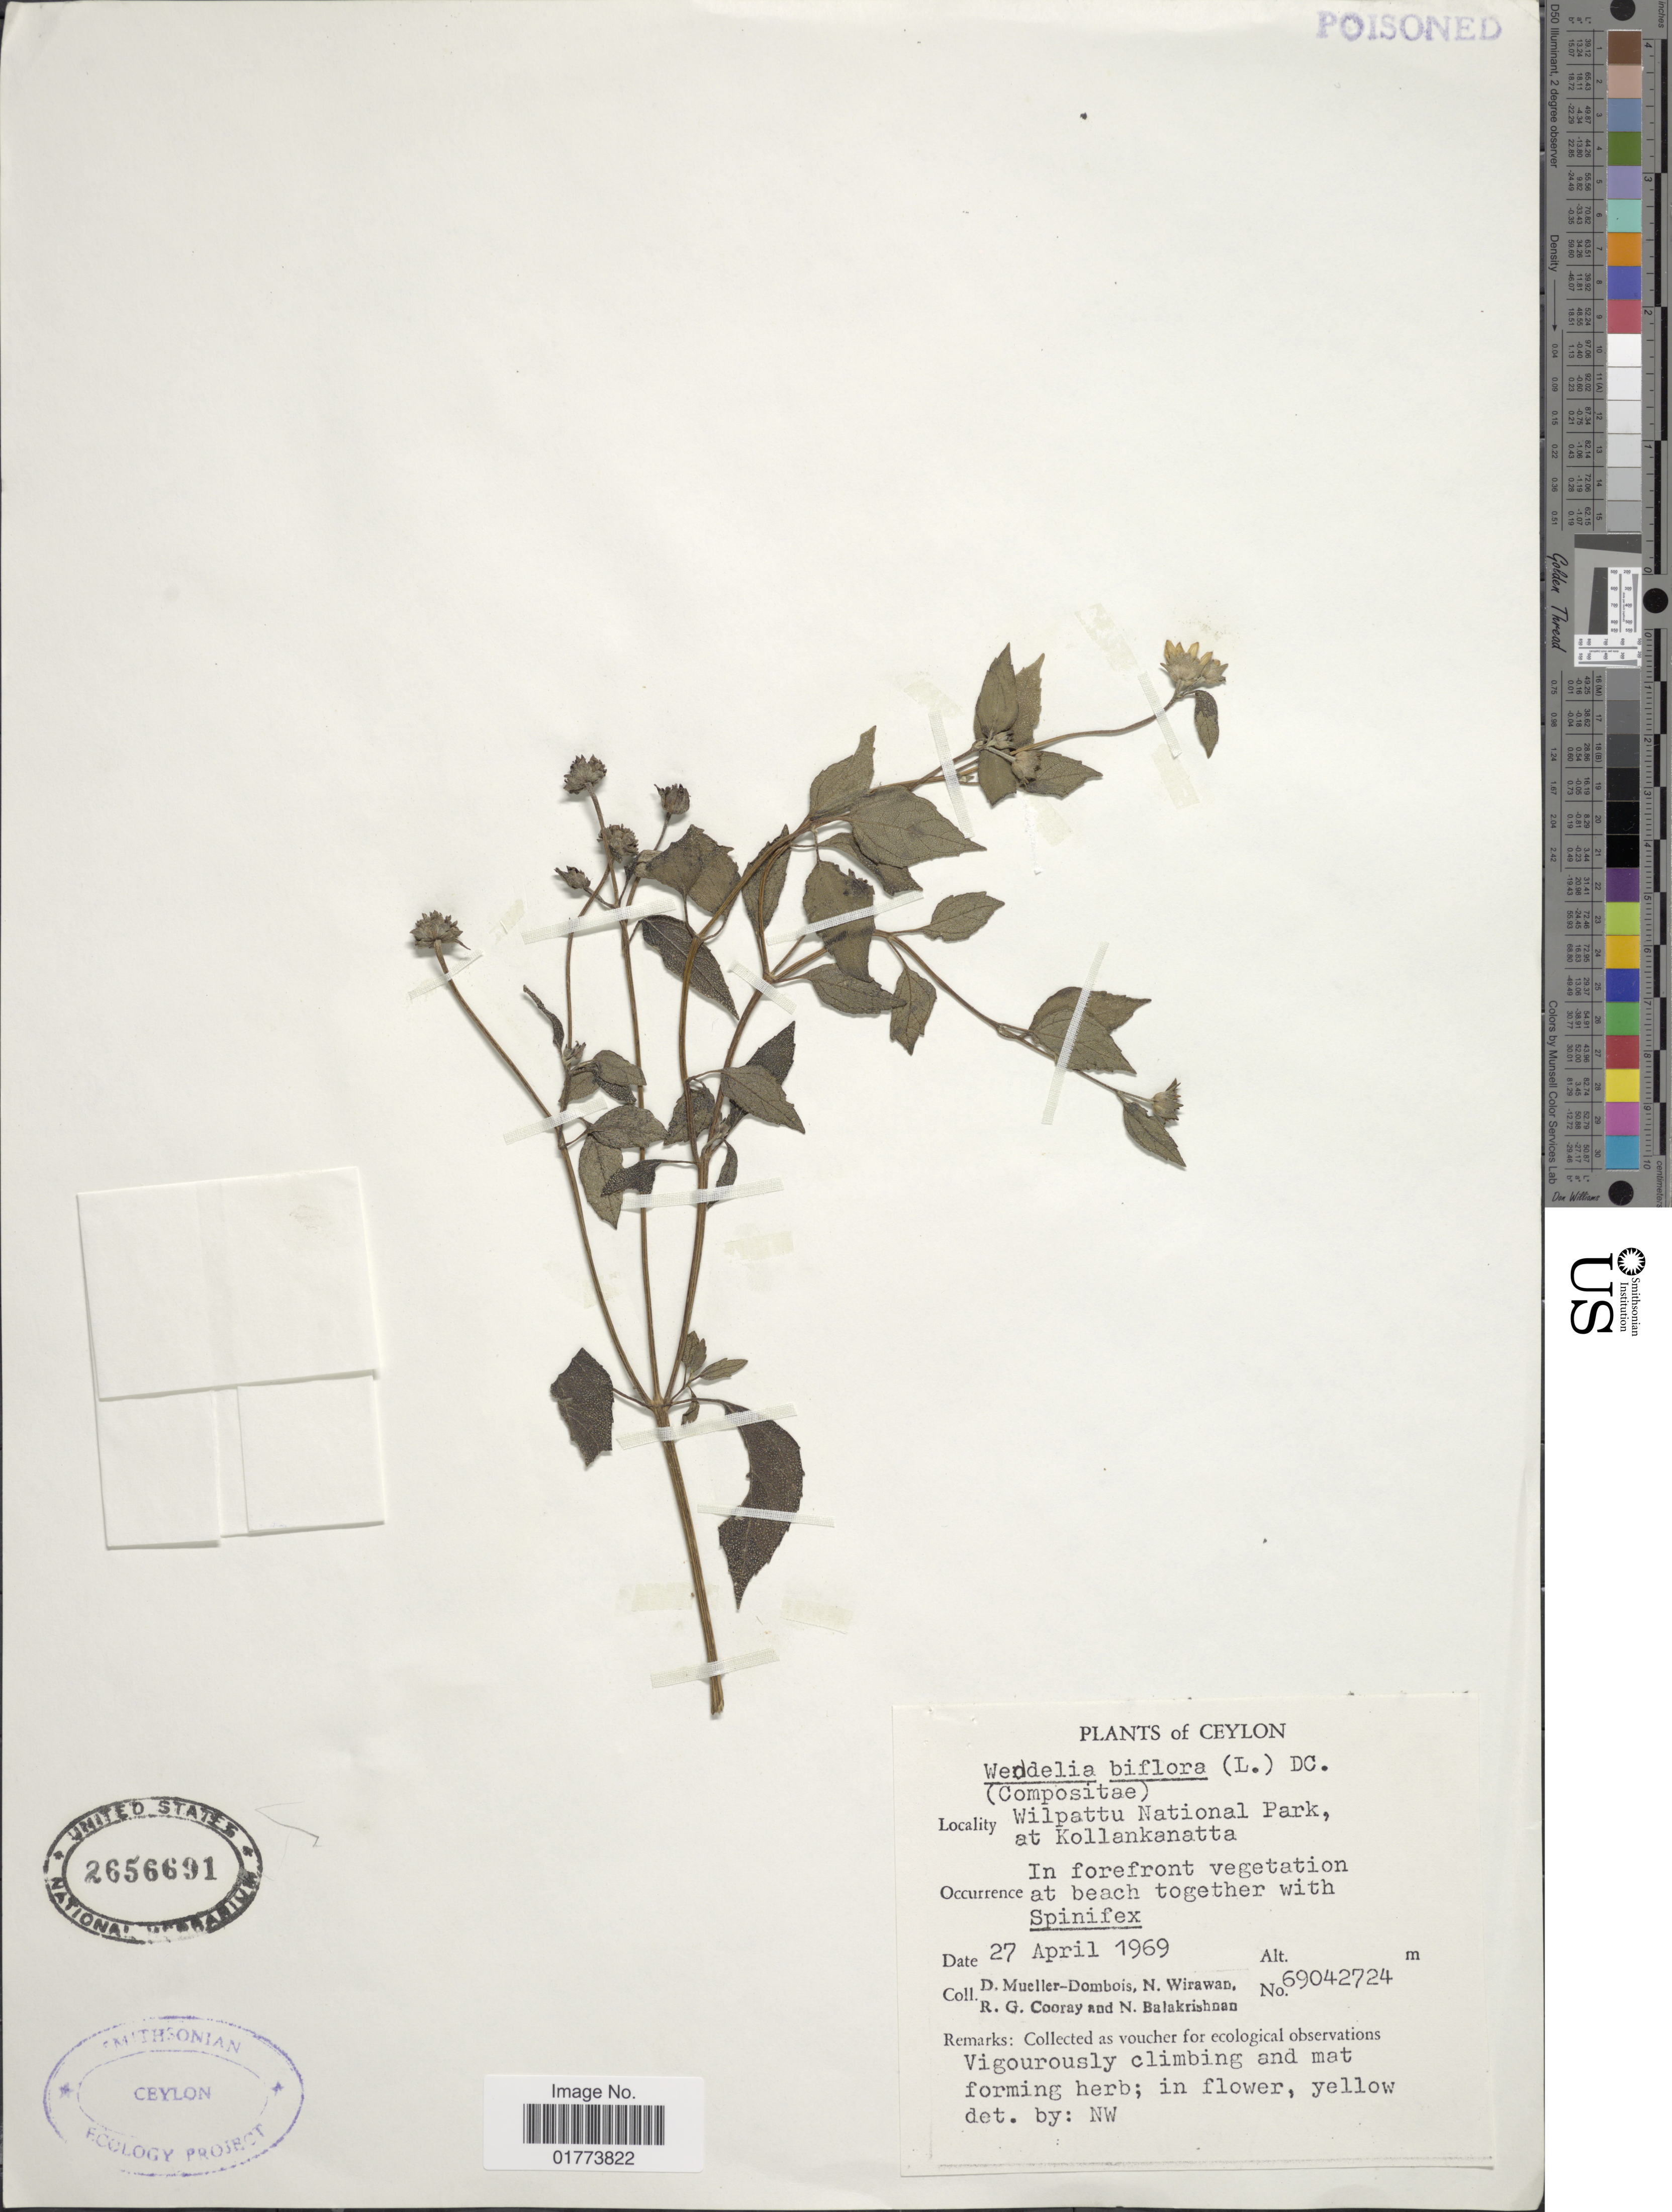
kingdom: Plantae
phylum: Tracheophyta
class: Magnoliopsida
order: Asterales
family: Asteraceae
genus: Wollastonia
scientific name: Wollastonia biflora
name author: (L.) DC.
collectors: D. Mueller-Dombois, N. Wirawan, R. Cooray & N. Balakrishnan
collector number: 69042724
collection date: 1969-04-27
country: Sri Lanka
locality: Ceylon. Wilpattu National park, at Kollankanatta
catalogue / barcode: US 2656691